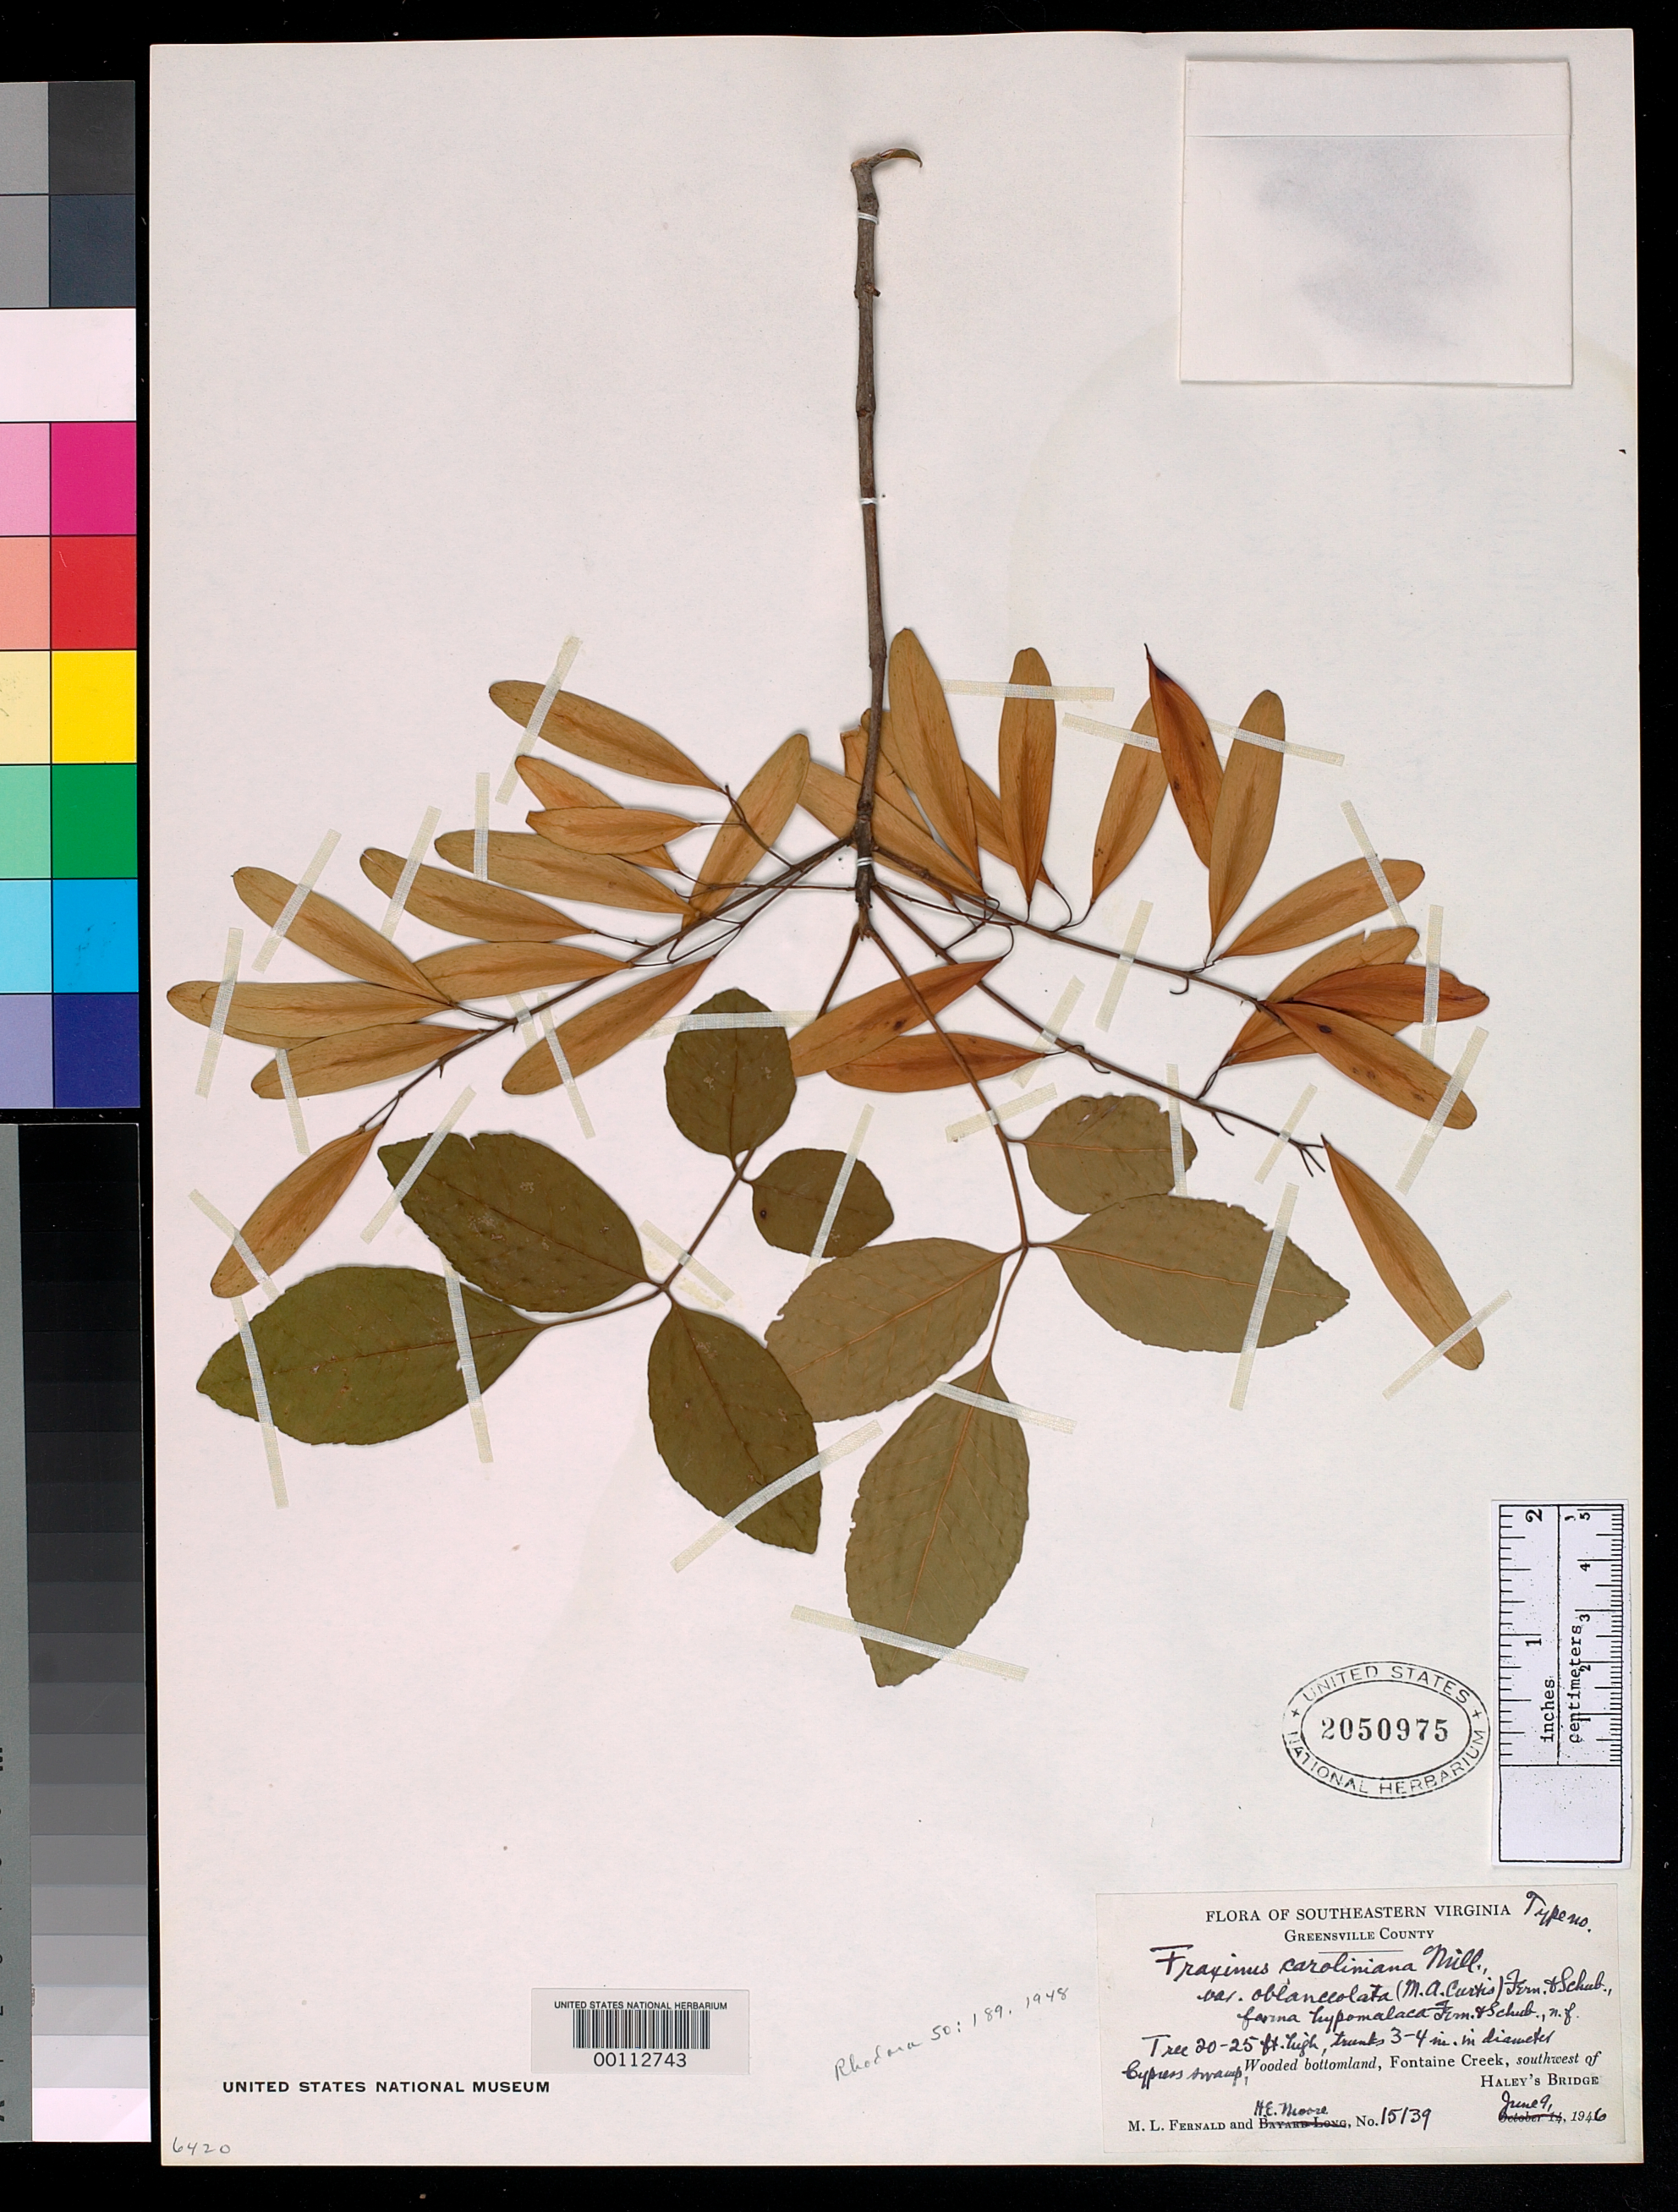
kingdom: Plantae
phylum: Tracheophyta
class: Magnoliopsida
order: Lamiales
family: Oleaceae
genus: Fraxinus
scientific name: Fraxinus caroliniana f. hypomalaca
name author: Fernald & B.G. Schub.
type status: Isotype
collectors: M. L. Fernald & H. E. Moore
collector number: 15139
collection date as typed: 09 Jun 1946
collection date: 1946-06-09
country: United States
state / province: Virginia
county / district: Greensville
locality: Fontaine Creek, SE of Haley's Bridge.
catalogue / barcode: US 2050975